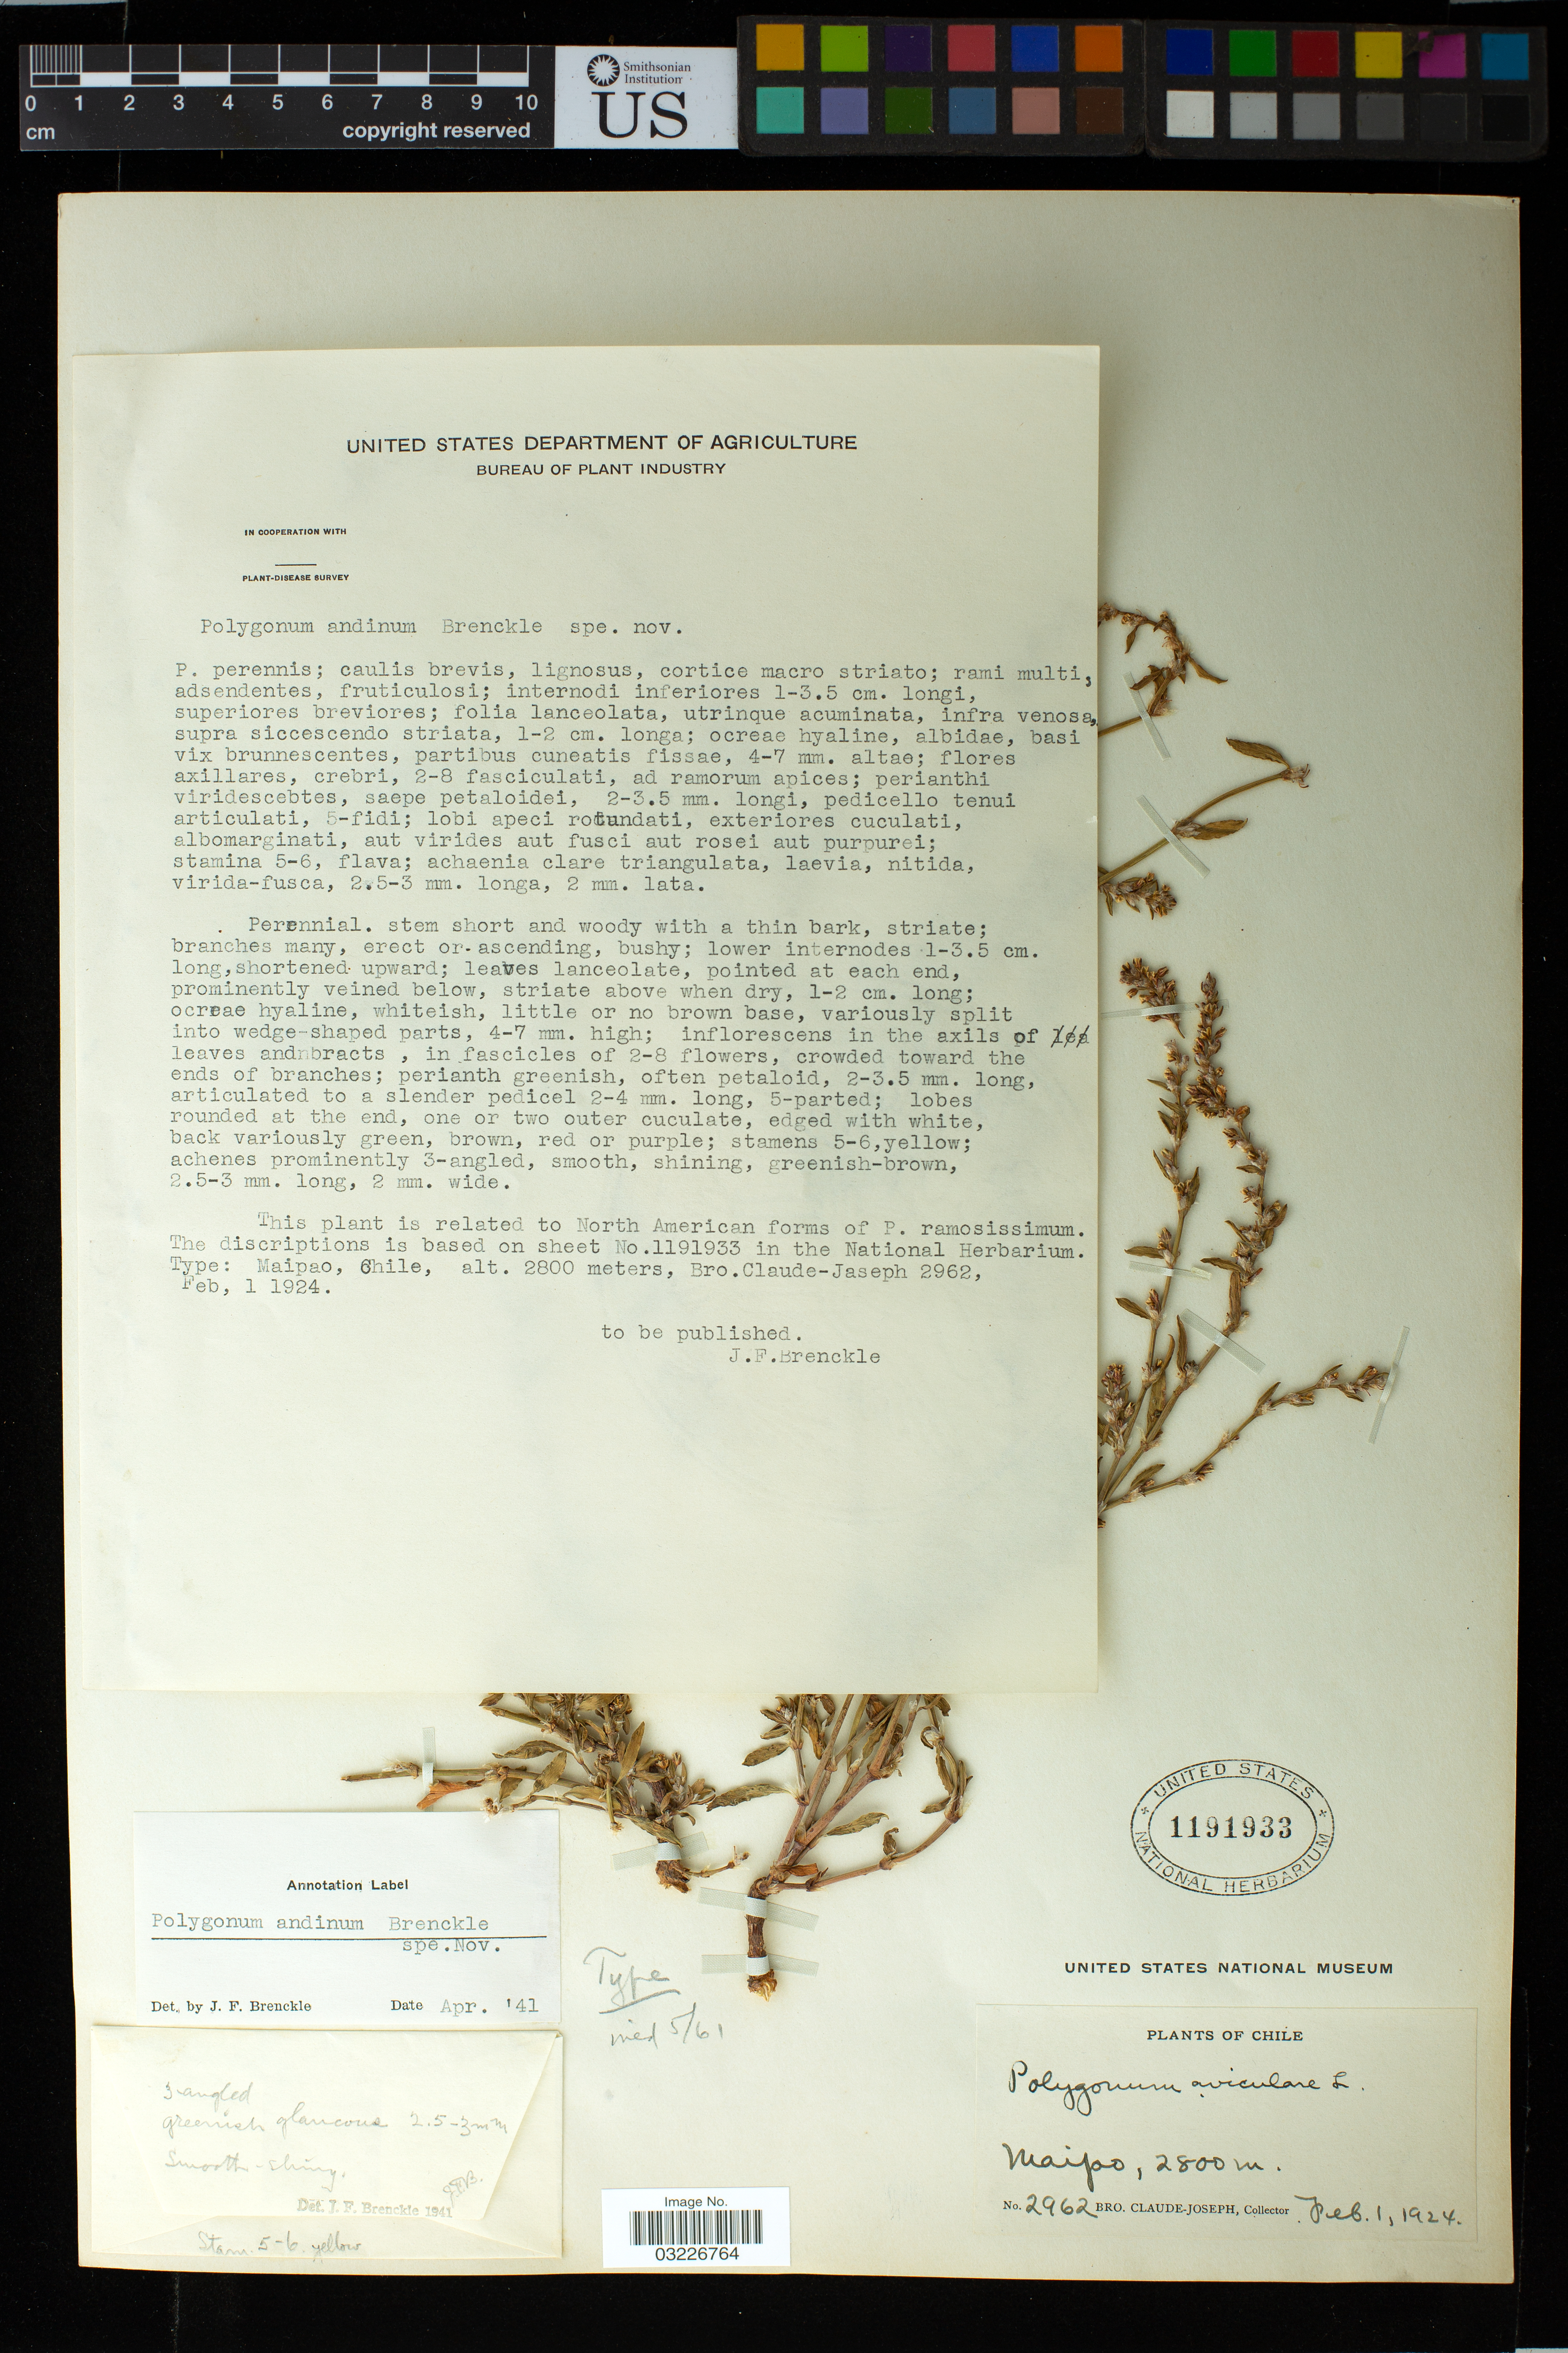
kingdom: Plantae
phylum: Tracheophyta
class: Magnoliopsida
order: Caryophyllales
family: Polygonaceae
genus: Polygonum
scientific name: Polygonum andinum Brenckle sp. nov. ined.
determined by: Brenckle, J. F.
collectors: Bro. Claude-Joseph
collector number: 2962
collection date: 1924-02-01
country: Chile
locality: Maipo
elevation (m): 2800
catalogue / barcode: US 1191933